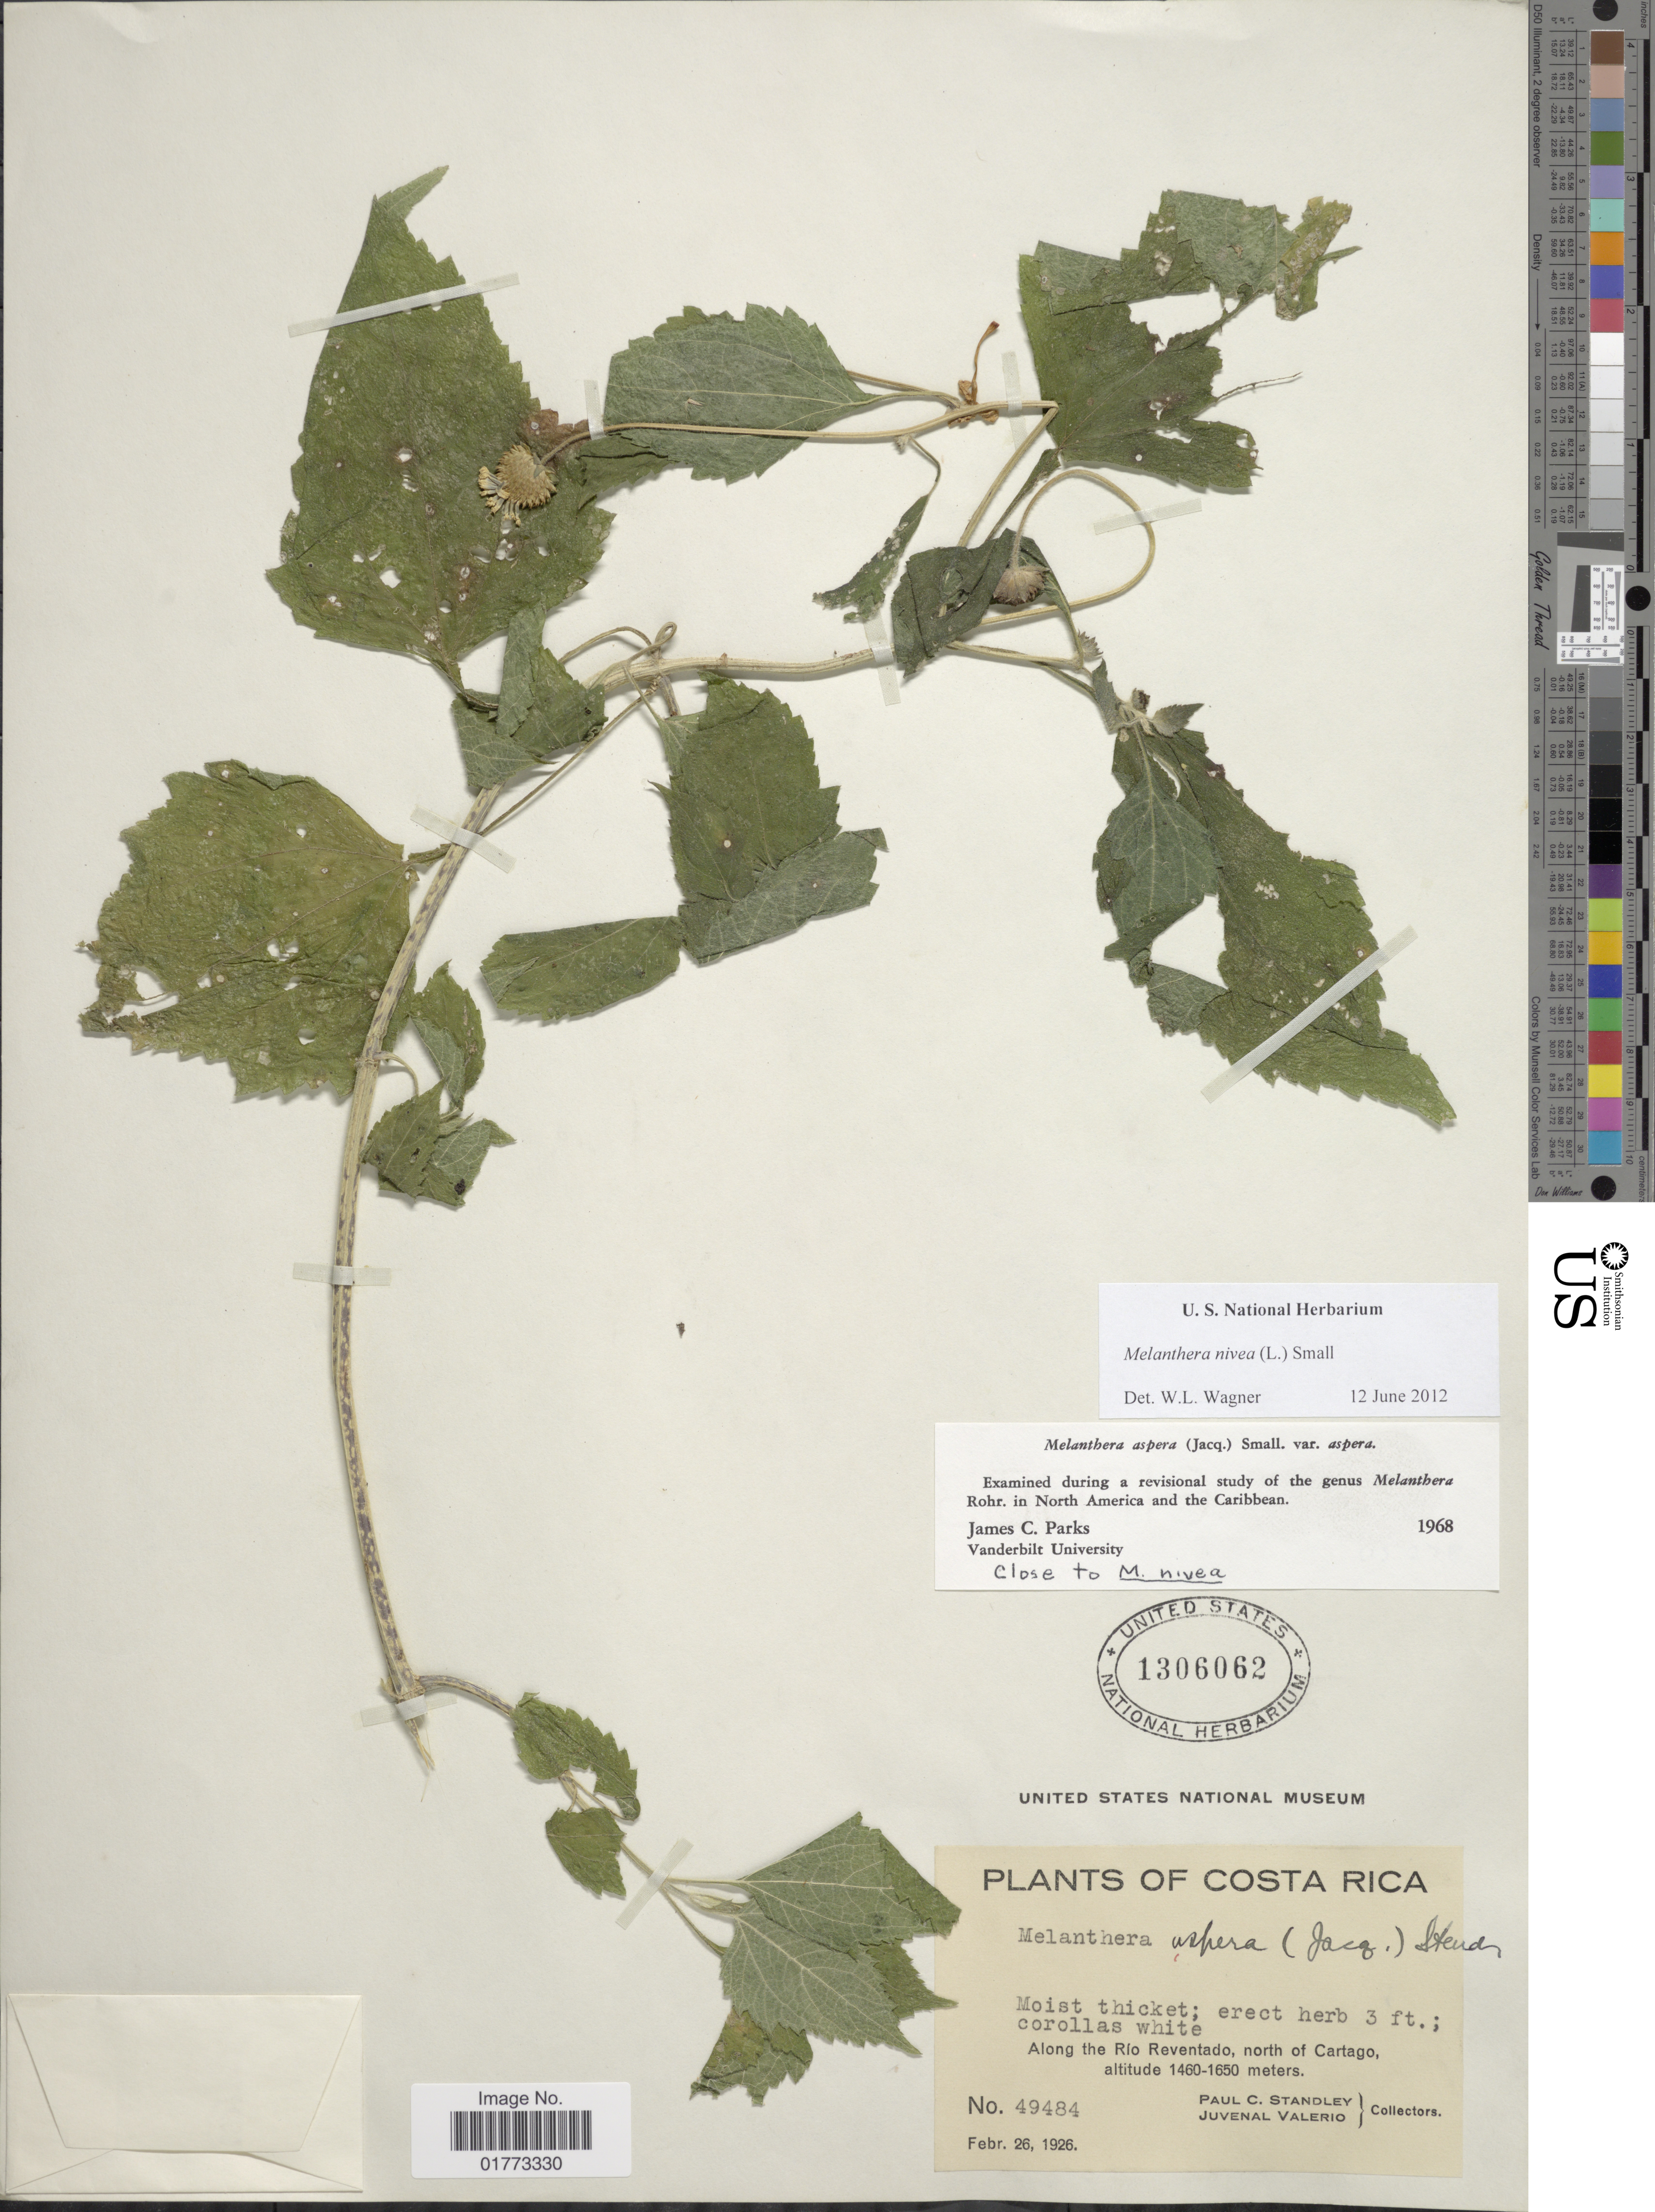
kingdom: Plantae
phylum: Tracheophyta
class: Magnoliopsida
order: Asterales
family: Asteraceae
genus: Melanthera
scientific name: Melanthera nivea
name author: (L.) Small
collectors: P. C. Standley & J. Valerio R.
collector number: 49484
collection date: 1926-02-26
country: Costa Rica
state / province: Cartago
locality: Along the Río Reventado, north of Cartago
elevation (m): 1460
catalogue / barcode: US 1306062